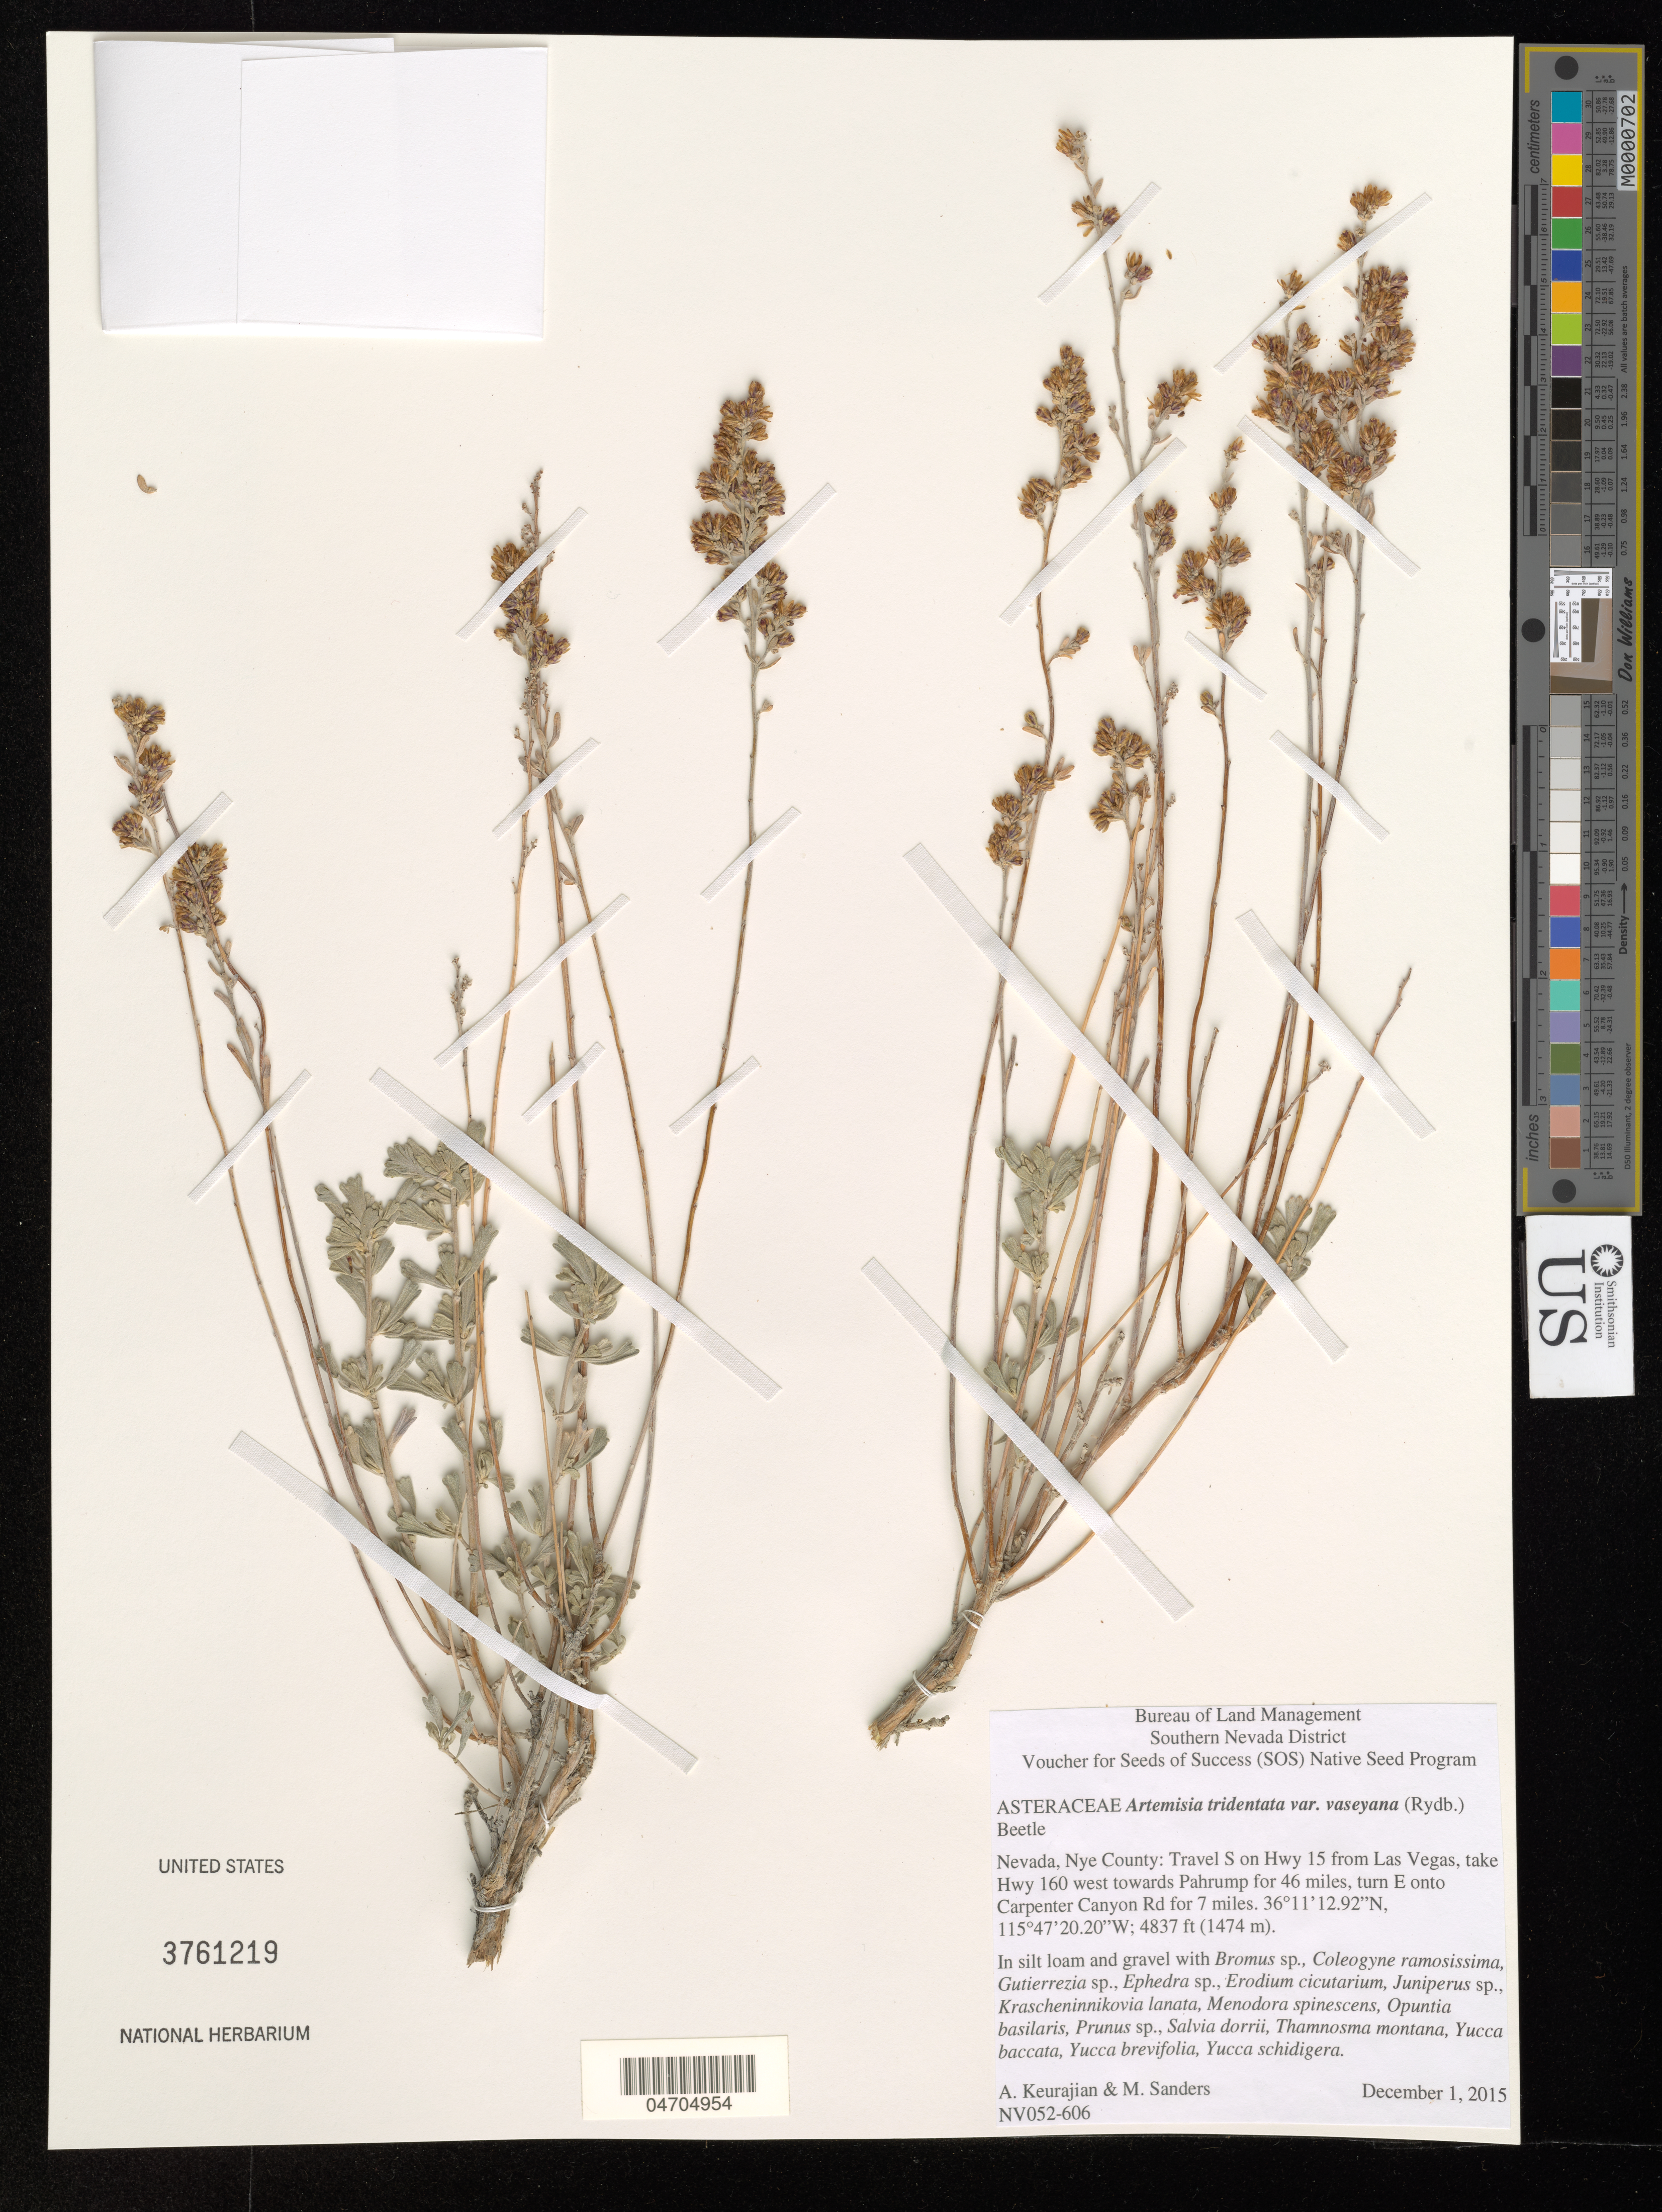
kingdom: Plantae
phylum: Tracheophyta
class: Magnoliopsida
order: Asterales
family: Asteraceae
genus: Artemisia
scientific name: Artemisia tridentata var. vaseyana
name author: (Rydb.) B. Boivin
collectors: A. Keurajian & M. Sanders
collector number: NV052-606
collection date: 2015-12-01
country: United States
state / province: Nevada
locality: Southern Nevada District. Nye County: Travel S on Hwy 15 from Las Vegas, take Hwy 160 west towards Pahrump for 46 miles, turn E onto Carpenter Canyon Rd for 7 miles.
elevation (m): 1474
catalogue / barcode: US 3761219